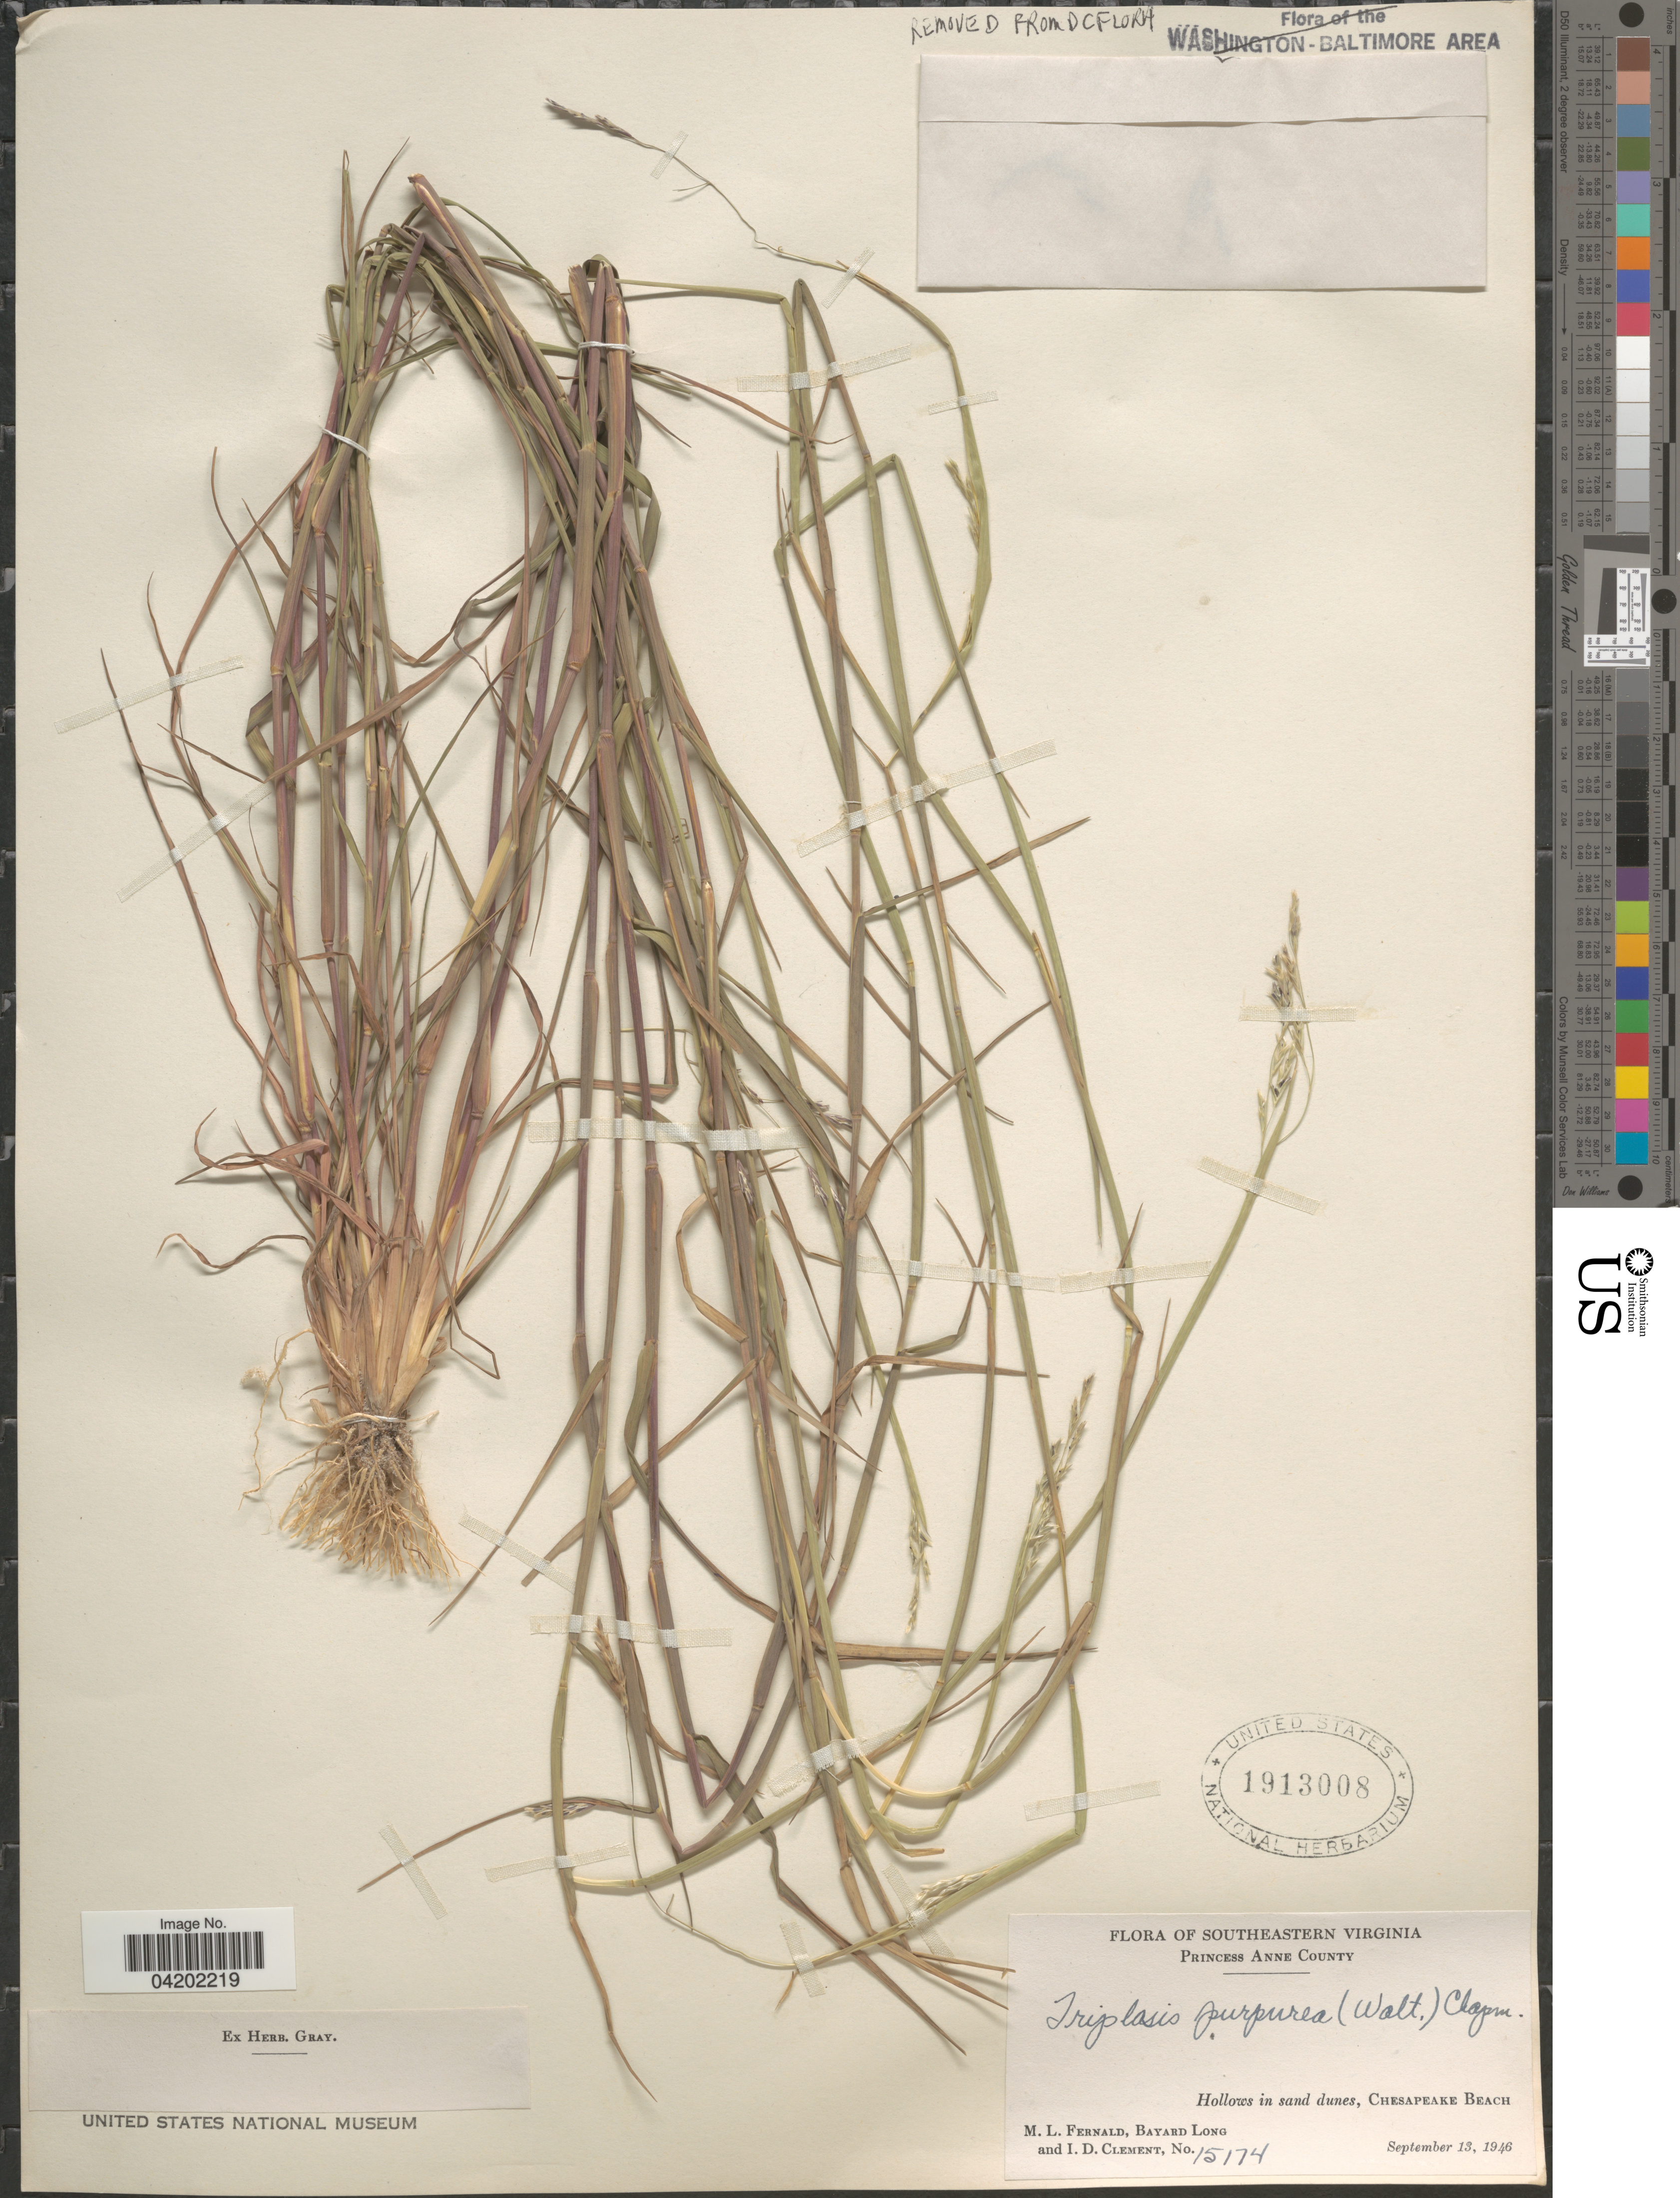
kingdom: Plantae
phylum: Tracheophyta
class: Liliopsida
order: Poales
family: Poaceae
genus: Triplasis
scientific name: Triplasis purpurea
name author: (Walter) Chapm.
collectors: M. L. Fernald, B. Long & I. Clement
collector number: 15174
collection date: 1946-09-13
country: United States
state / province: Virginia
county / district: City of Virginia Beach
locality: Southeastern Virginia. Hollows in sand dunes, Chesapeake Beach.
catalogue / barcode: US 1913008